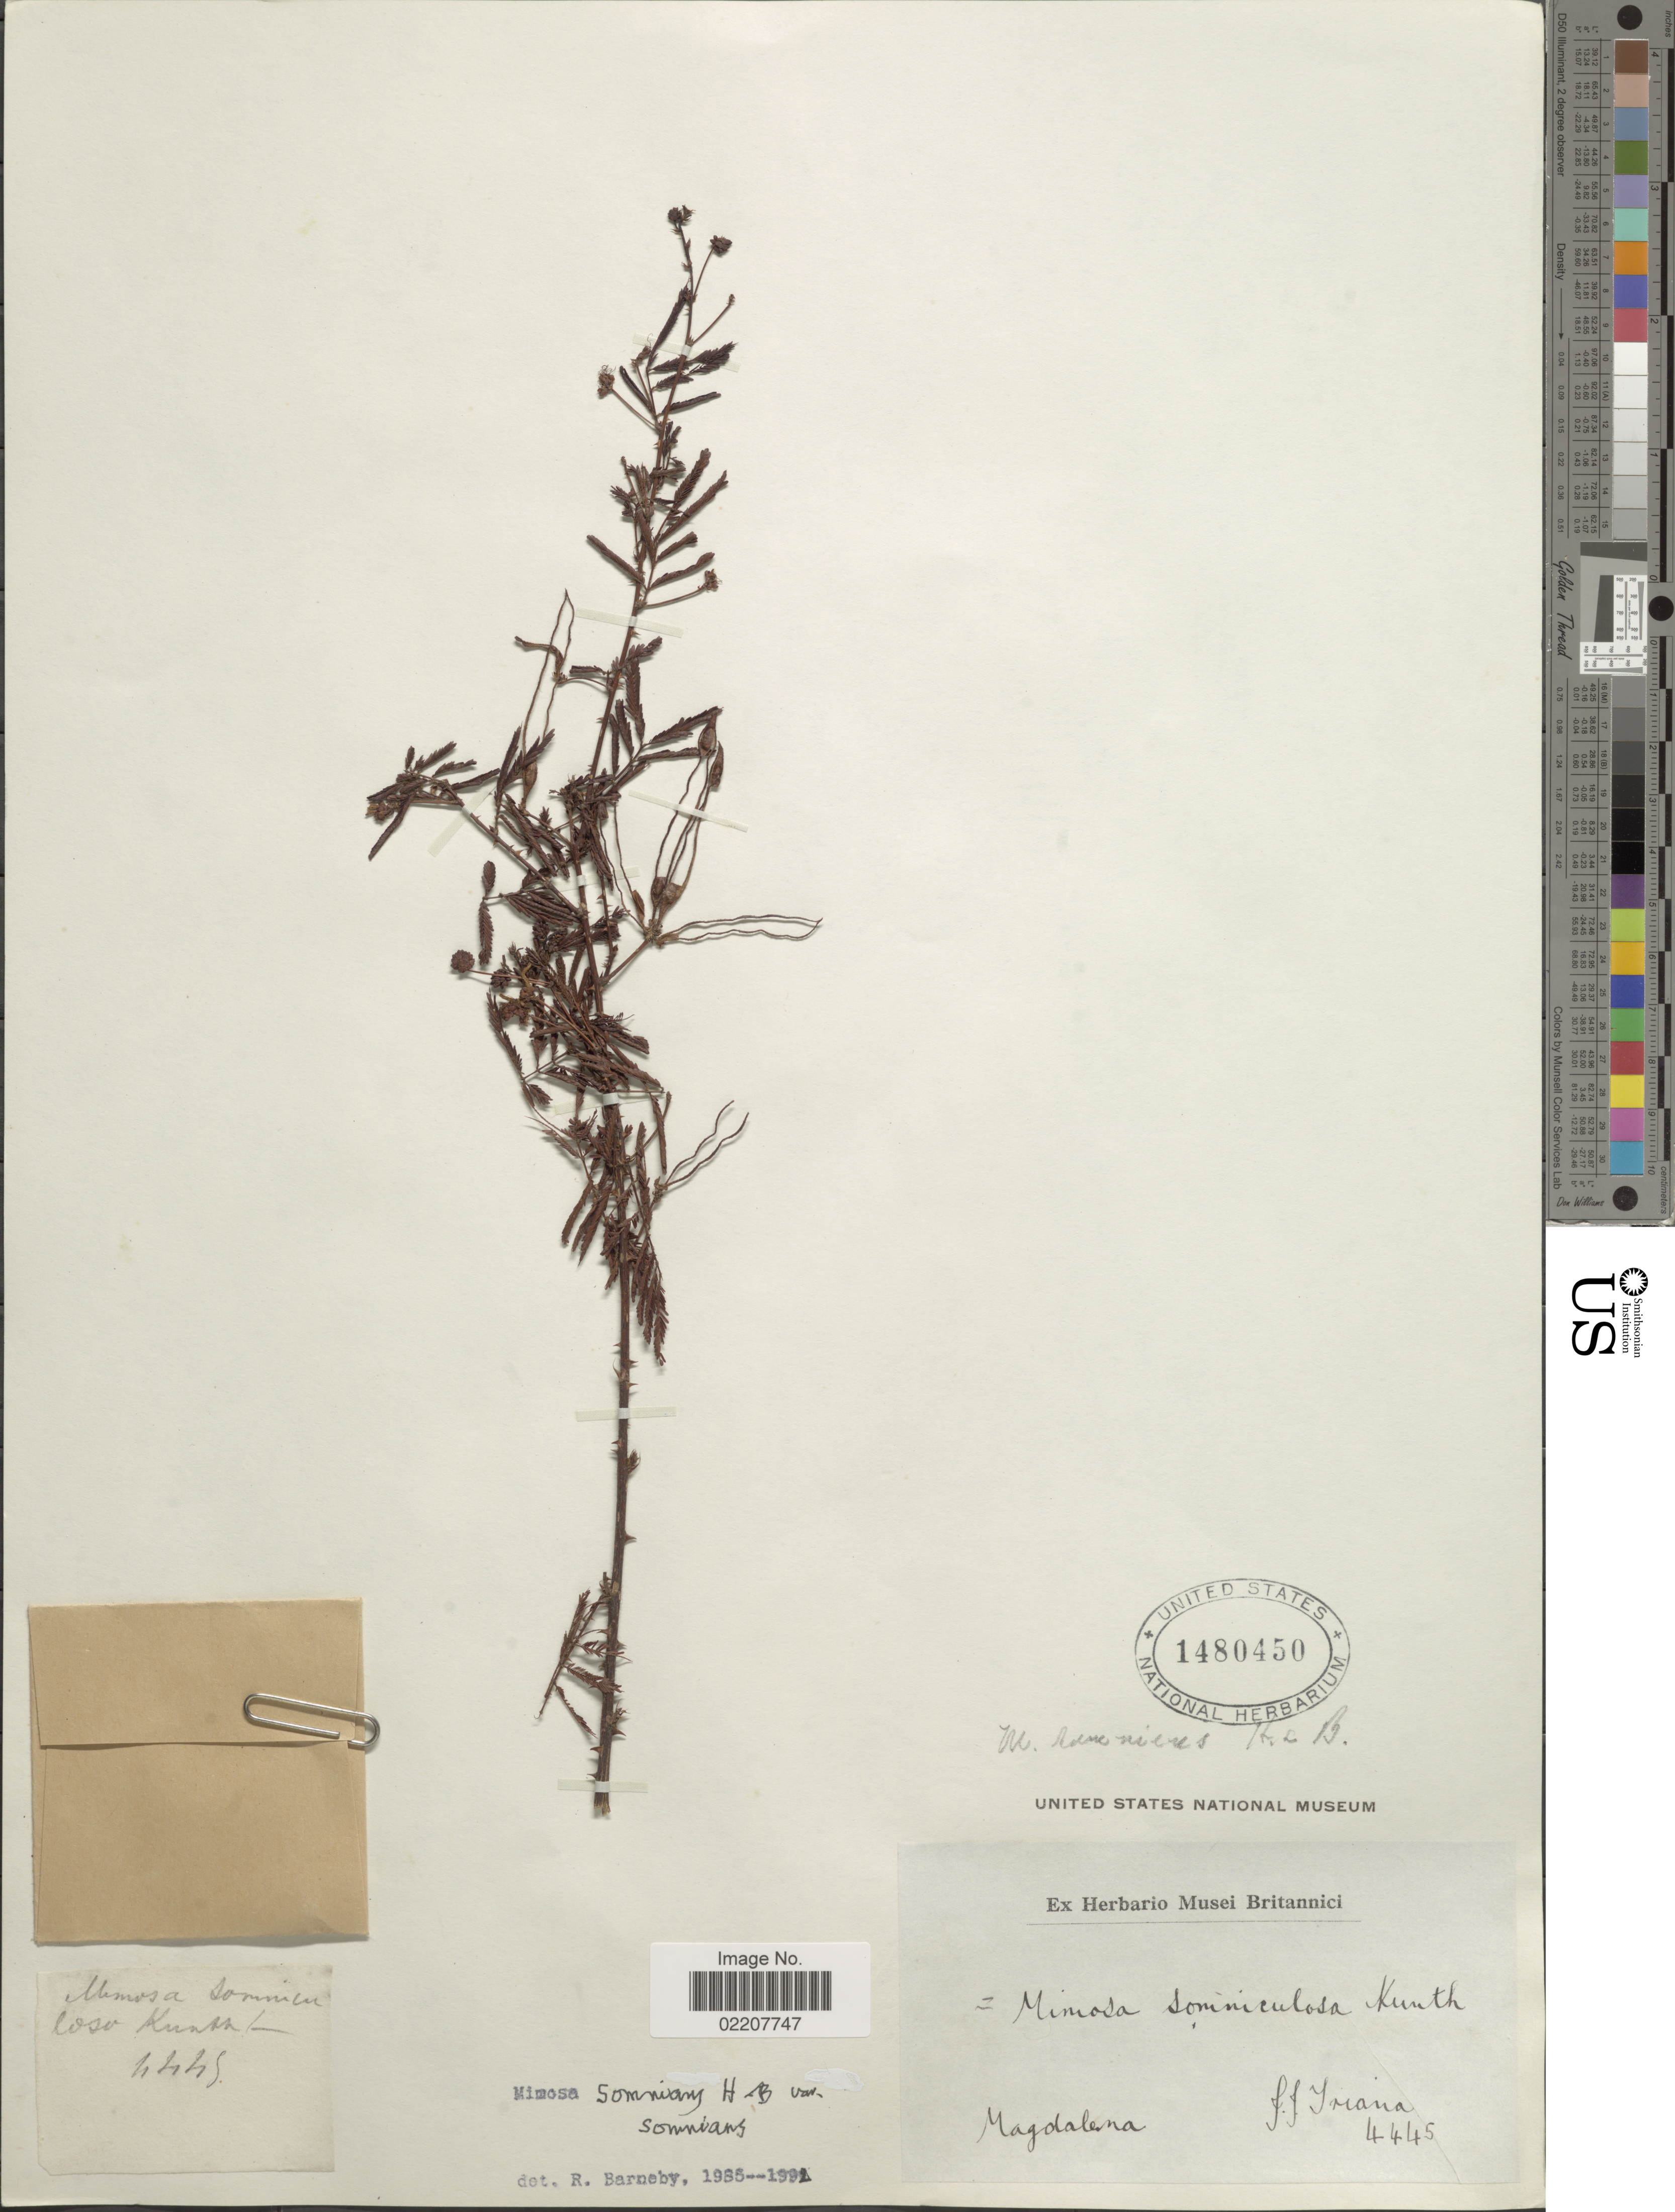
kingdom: Plantae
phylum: Tracheophyta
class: Magnoliopsida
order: Fabales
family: Fabaceae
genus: Mimosa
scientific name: Mimosa somnians var. somnians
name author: Humb. & Bonpl. ex Willd.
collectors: J. J. Triana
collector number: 4445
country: Colombia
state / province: Magdalena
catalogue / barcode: US 1480450